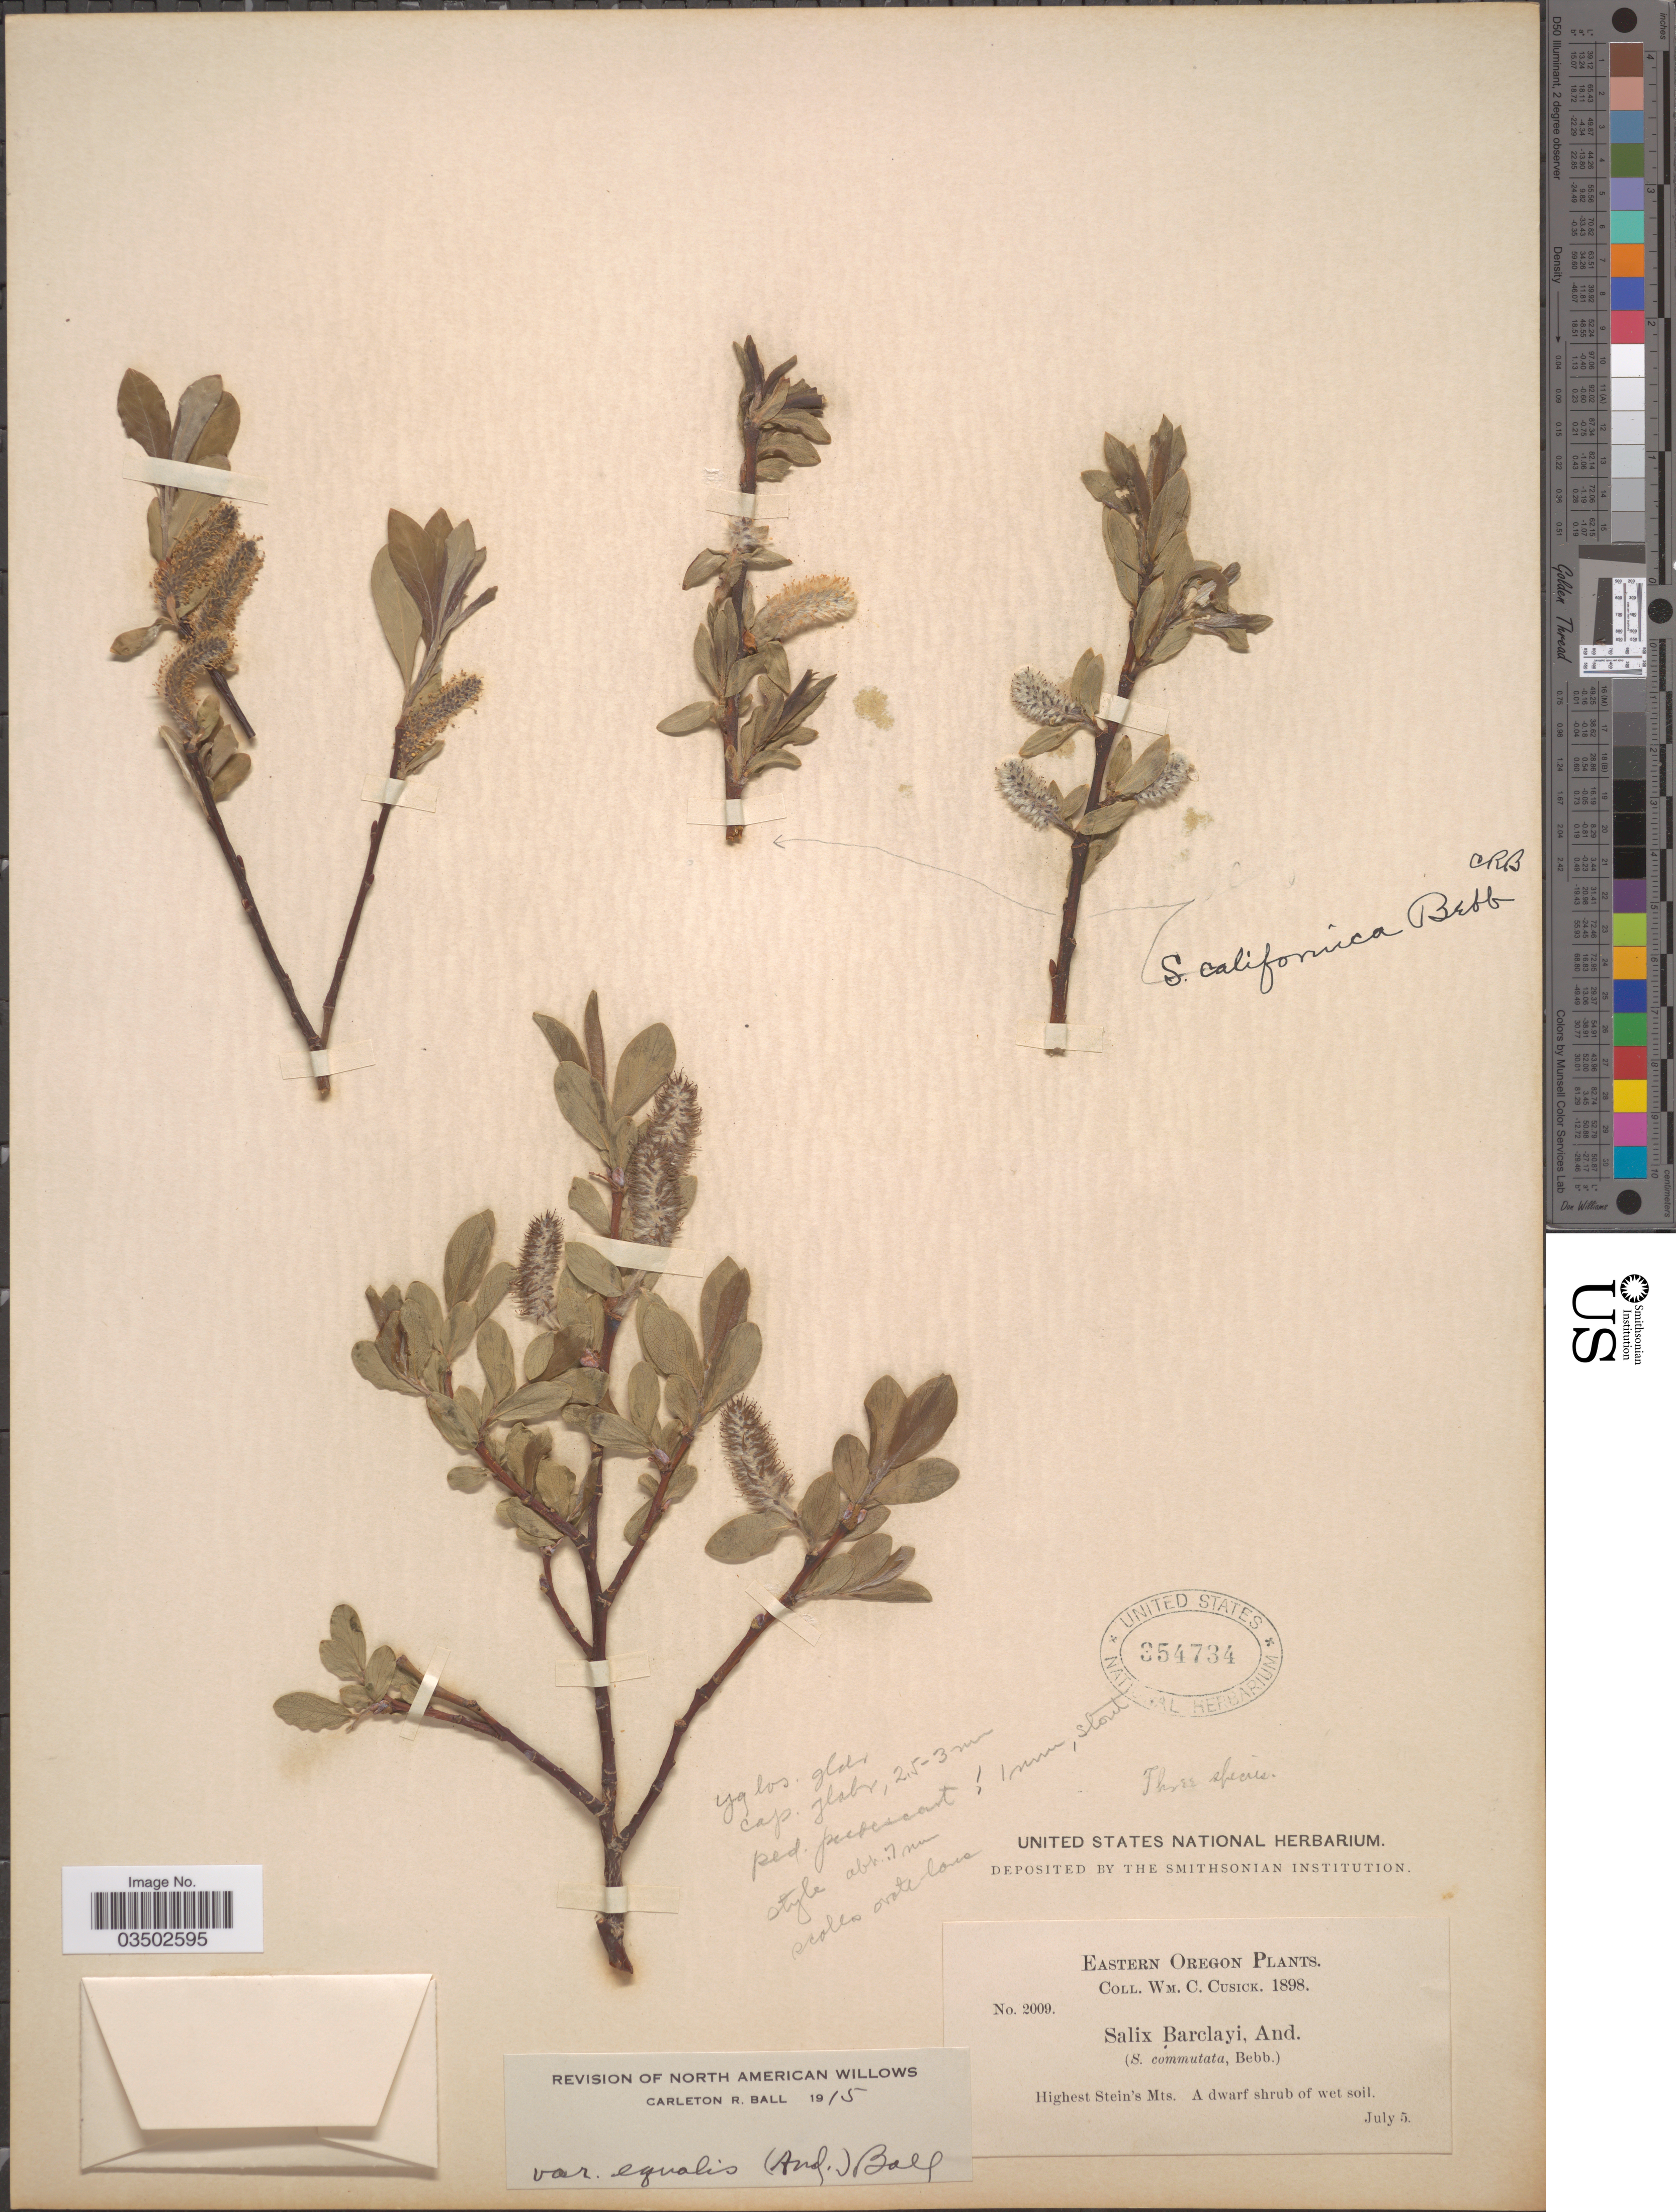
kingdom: Plantae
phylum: Tracheophyta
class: Magnoliopsida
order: Malpighiales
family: Salicaceae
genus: Salix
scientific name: Salix pseudocordata var. aequalis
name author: (Andersson) C.R. Ball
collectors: W. C. Cusick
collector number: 2009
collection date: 1898-07-05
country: United States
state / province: Oregon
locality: Eastern Oregon. Highest Stein's Mts.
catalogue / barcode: US 354734